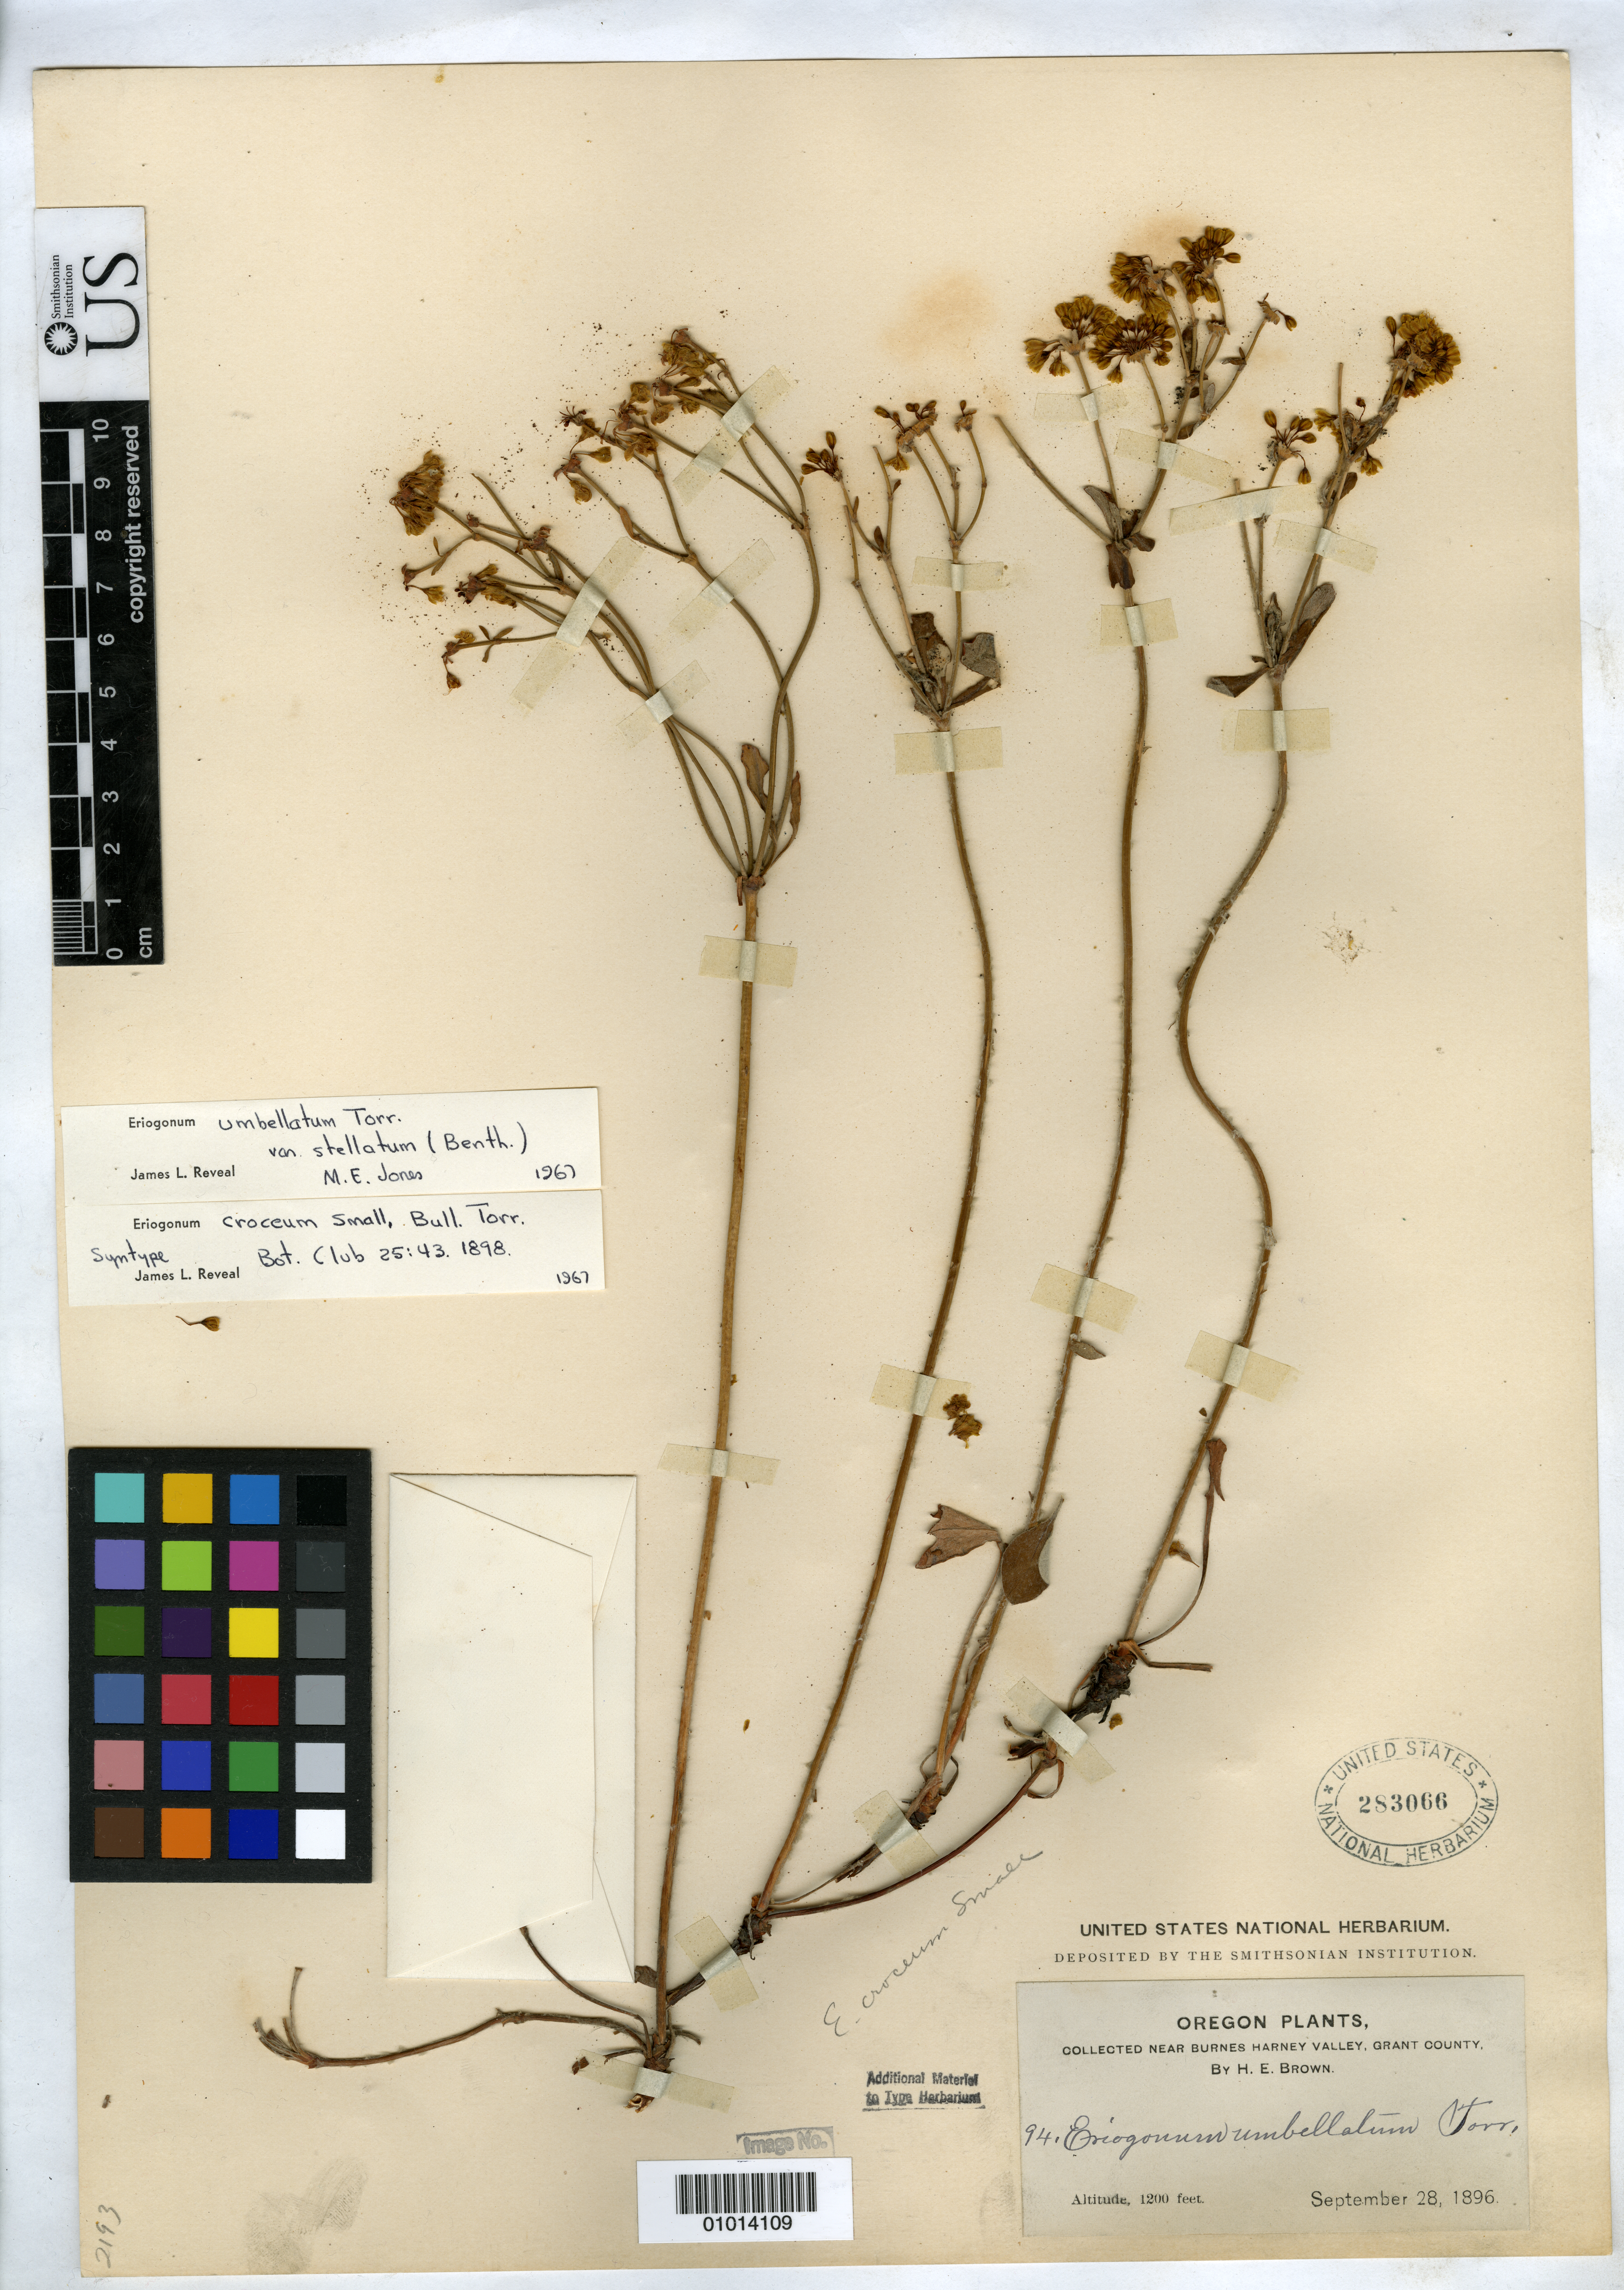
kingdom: Plantae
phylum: Tracheophyta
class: Magnoliopsida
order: Caryophyllales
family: Polygonaceae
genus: Eriogonum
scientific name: Eriogonum croceum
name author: Small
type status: Syntype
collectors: H. E. Brown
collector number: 94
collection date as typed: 28 Sep 1896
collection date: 1896-09-28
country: United States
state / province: Oregon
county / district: Grant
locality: Near Burnes Harney Valley, Grant County.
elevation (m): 366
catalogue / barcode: US 283066